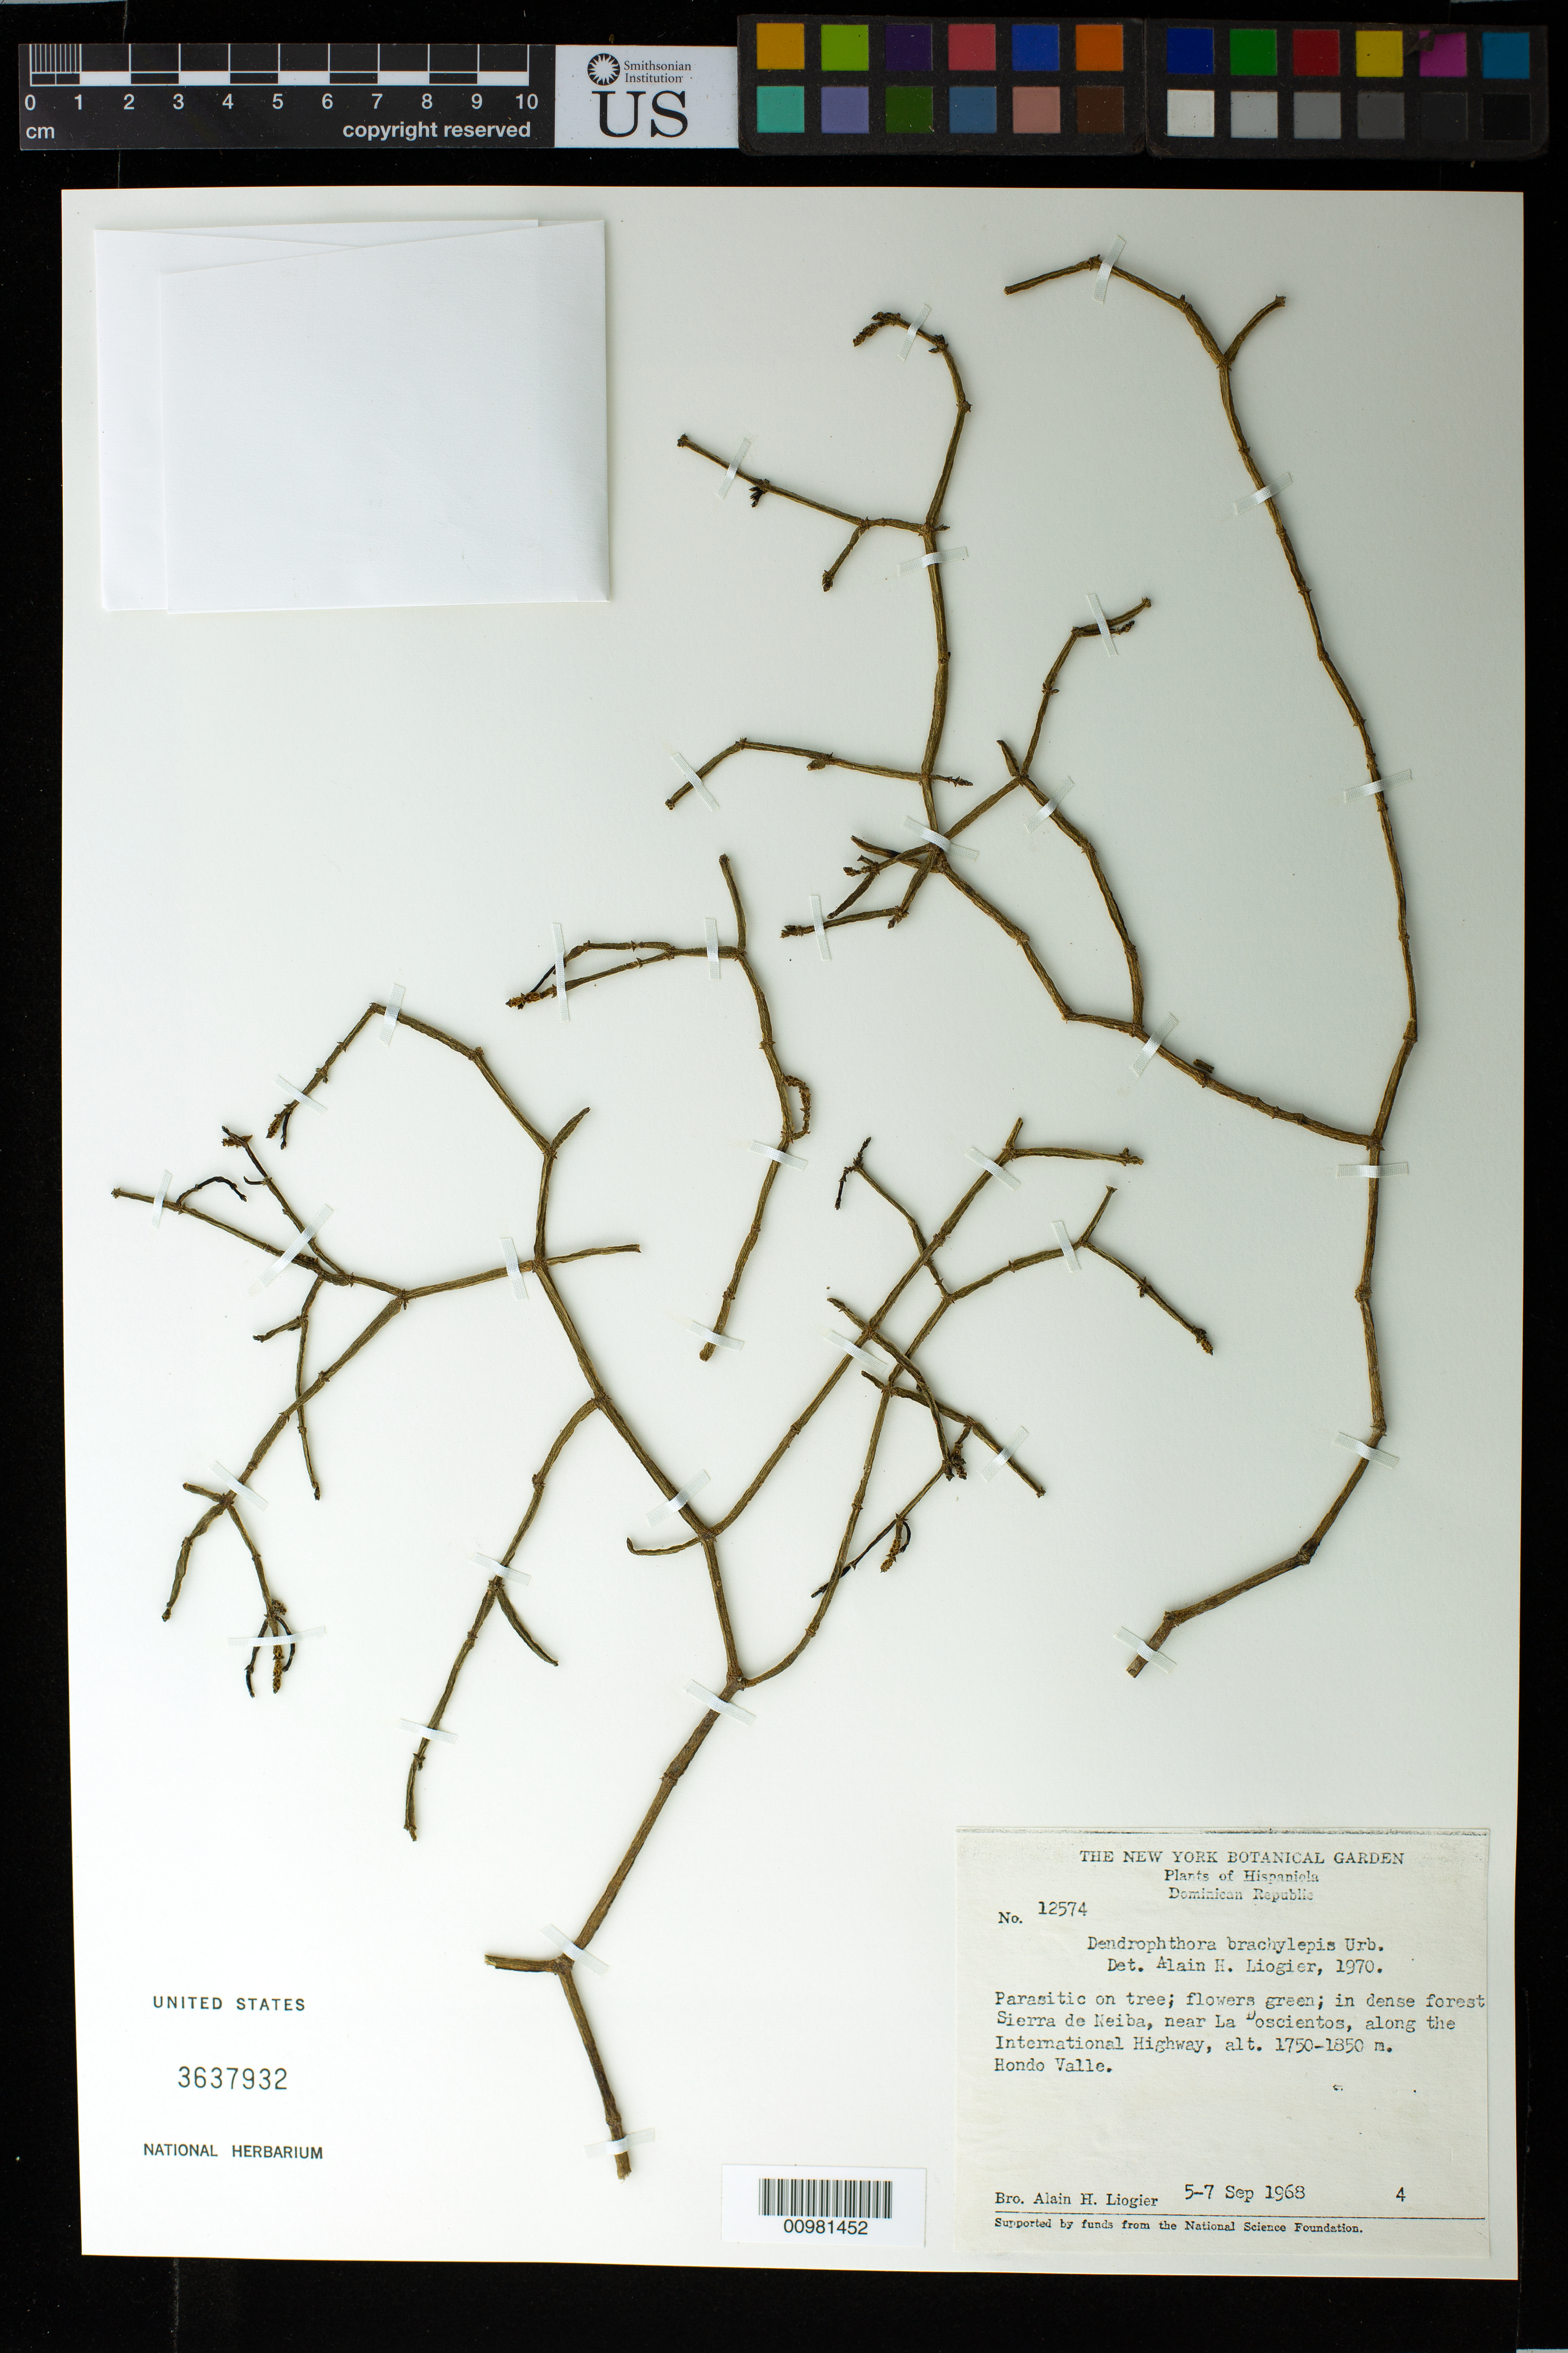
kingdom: Plantae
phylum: Tracheophyta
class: Magnoliopsida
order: Santalales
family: Viscaceae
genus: Dendrophthora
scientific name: Dendrophthora cupulata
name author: (DC.) Eichler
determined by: Caraballo-Ortiz, Marcos A., (MISS), University of Mississippi (UNITED STATES)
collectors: A. H. Liogier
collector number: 12574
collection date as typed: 05 Sep 1968 to 07 Sep 1968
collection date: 1968-09-05/1968-09-07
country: Dominican Republic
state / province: Elías Piña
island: Hispaniola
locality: Sierra de Neiba, near La Doscientos, along the International Highway, Hondo Valle.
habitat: In dense forest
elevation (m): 1750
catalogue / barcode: US 3637932